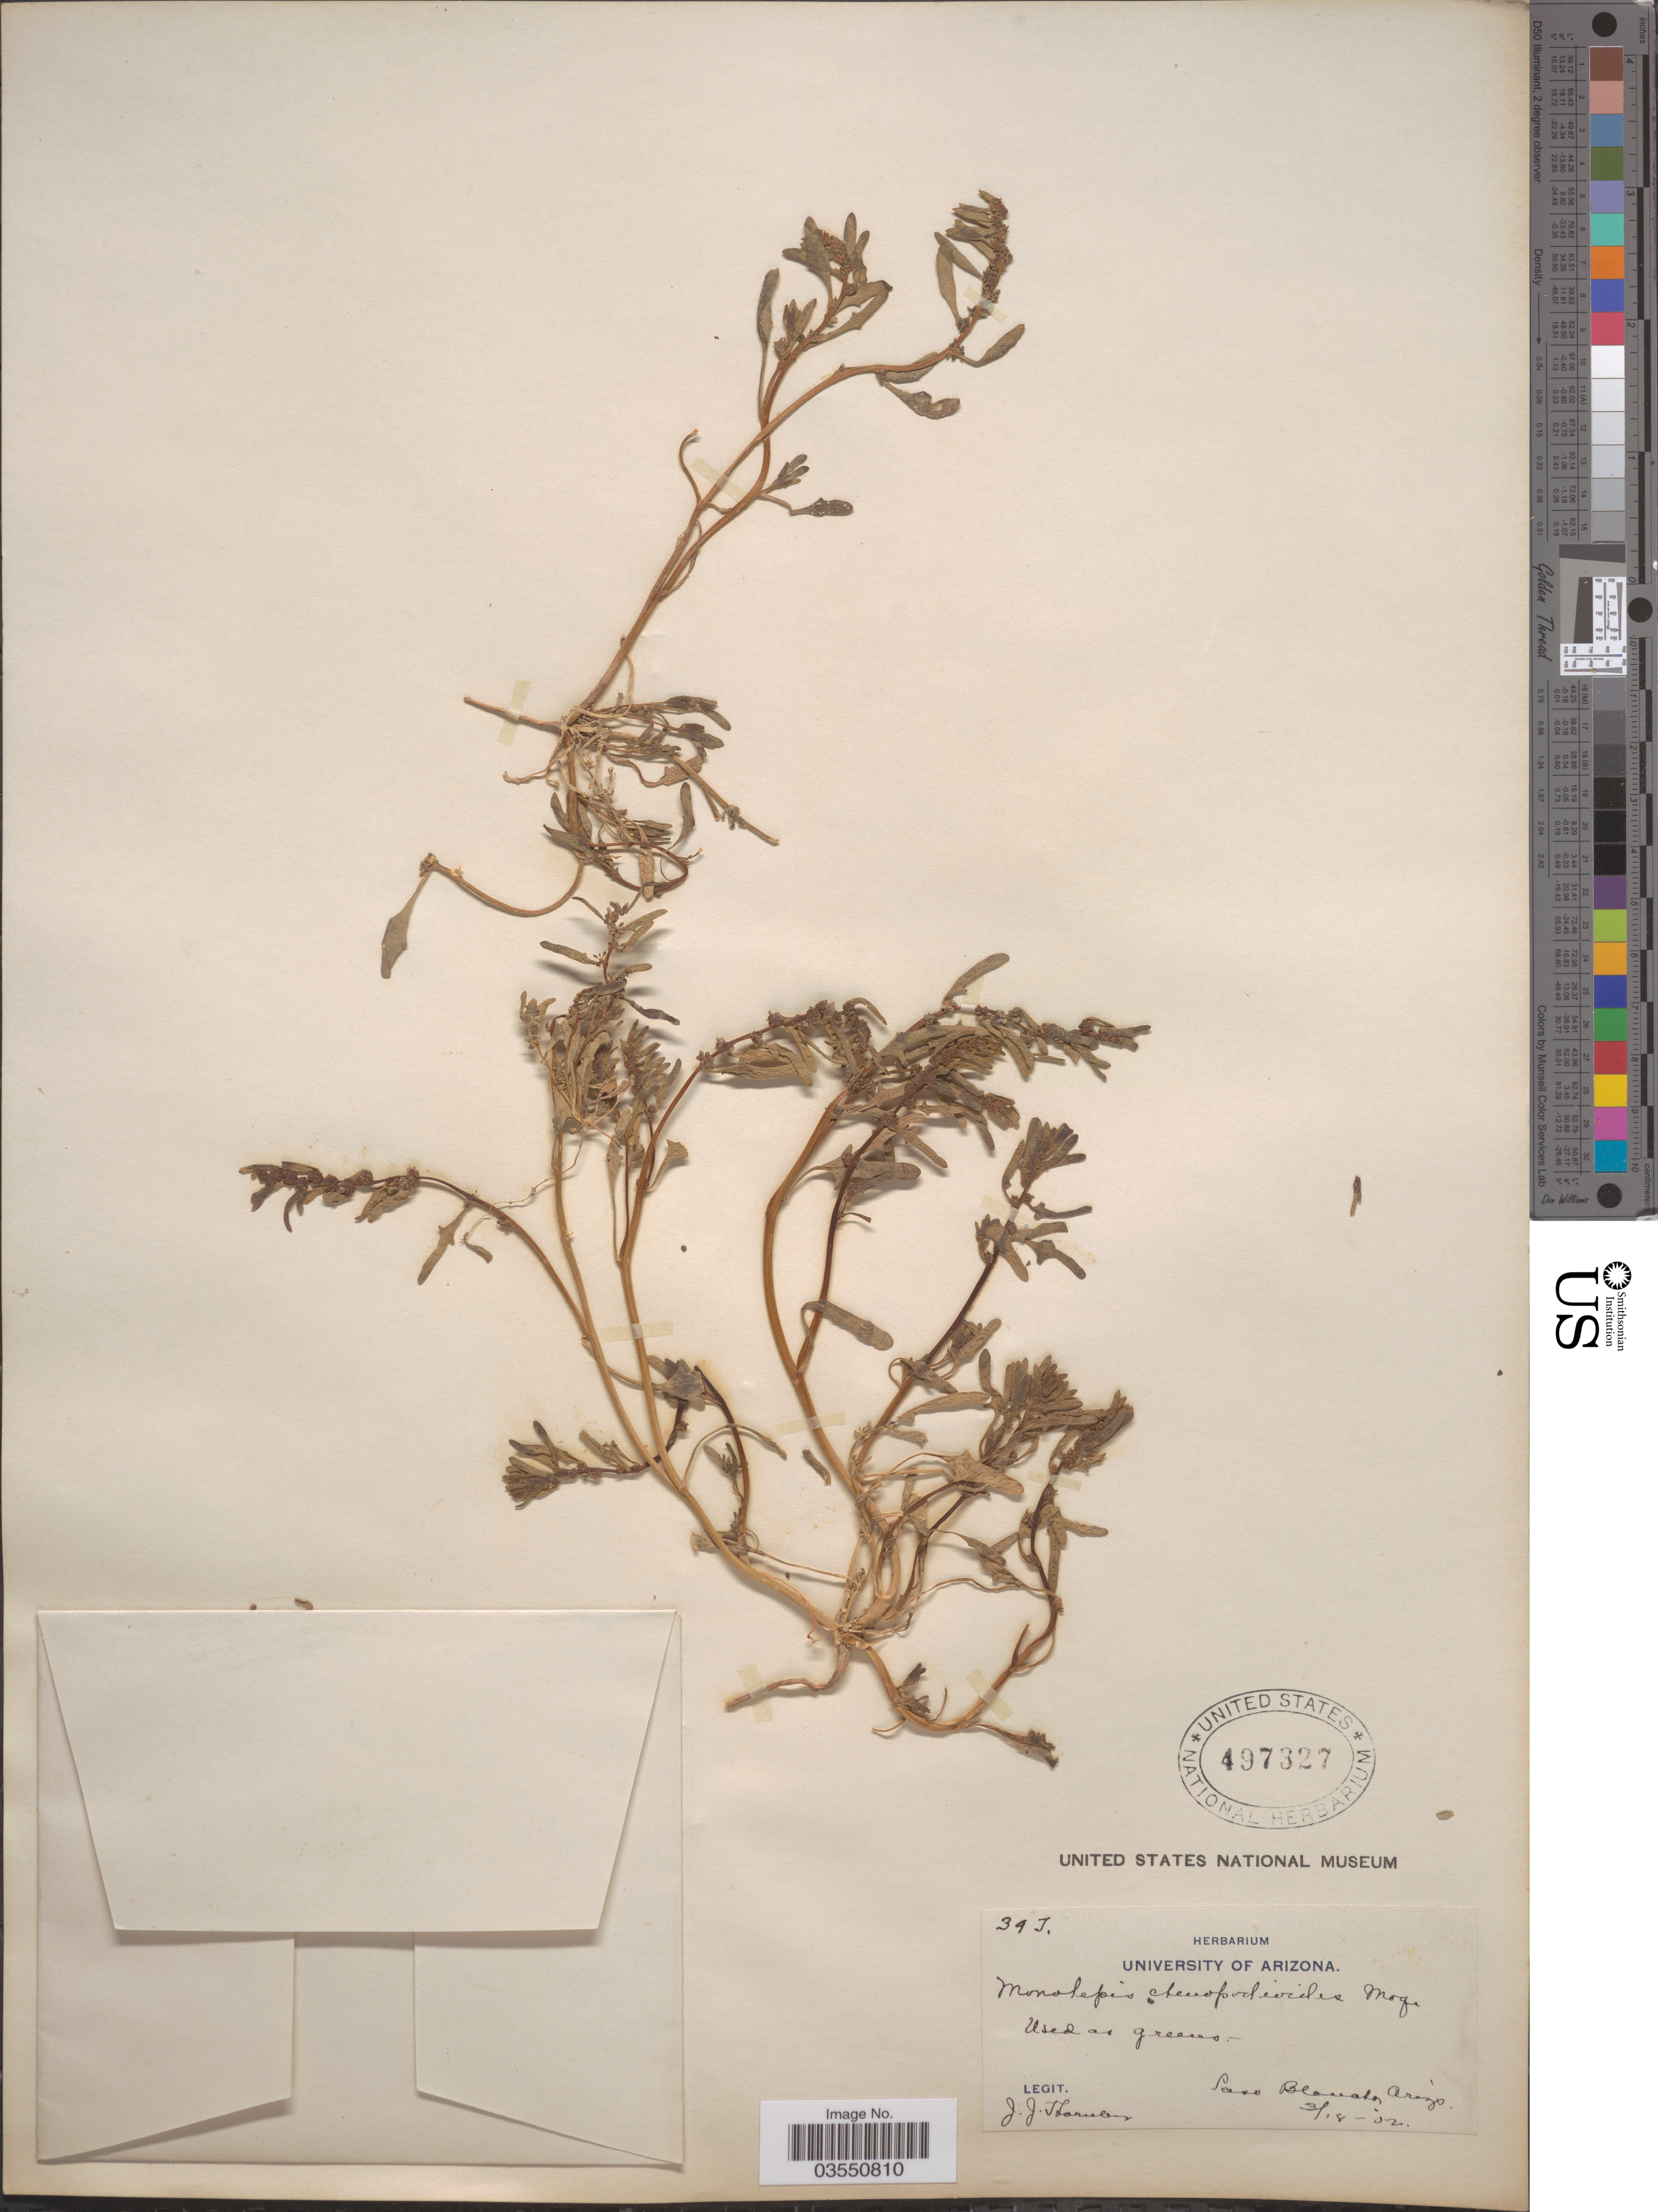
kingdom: Plantae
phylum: Tracheophyta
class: Magnoliopsida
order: Caryophyllales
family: Amaranthaceae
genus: Blitum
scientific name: Blitum nuttallianum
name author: Schult.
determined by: U.S. National Herbarium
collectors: J. Thornber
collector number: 39I*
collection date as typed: Transcribed d/m/y: 18/3/2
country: United States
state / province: Arizona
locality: Casa Blancha.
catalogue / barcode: US 497327